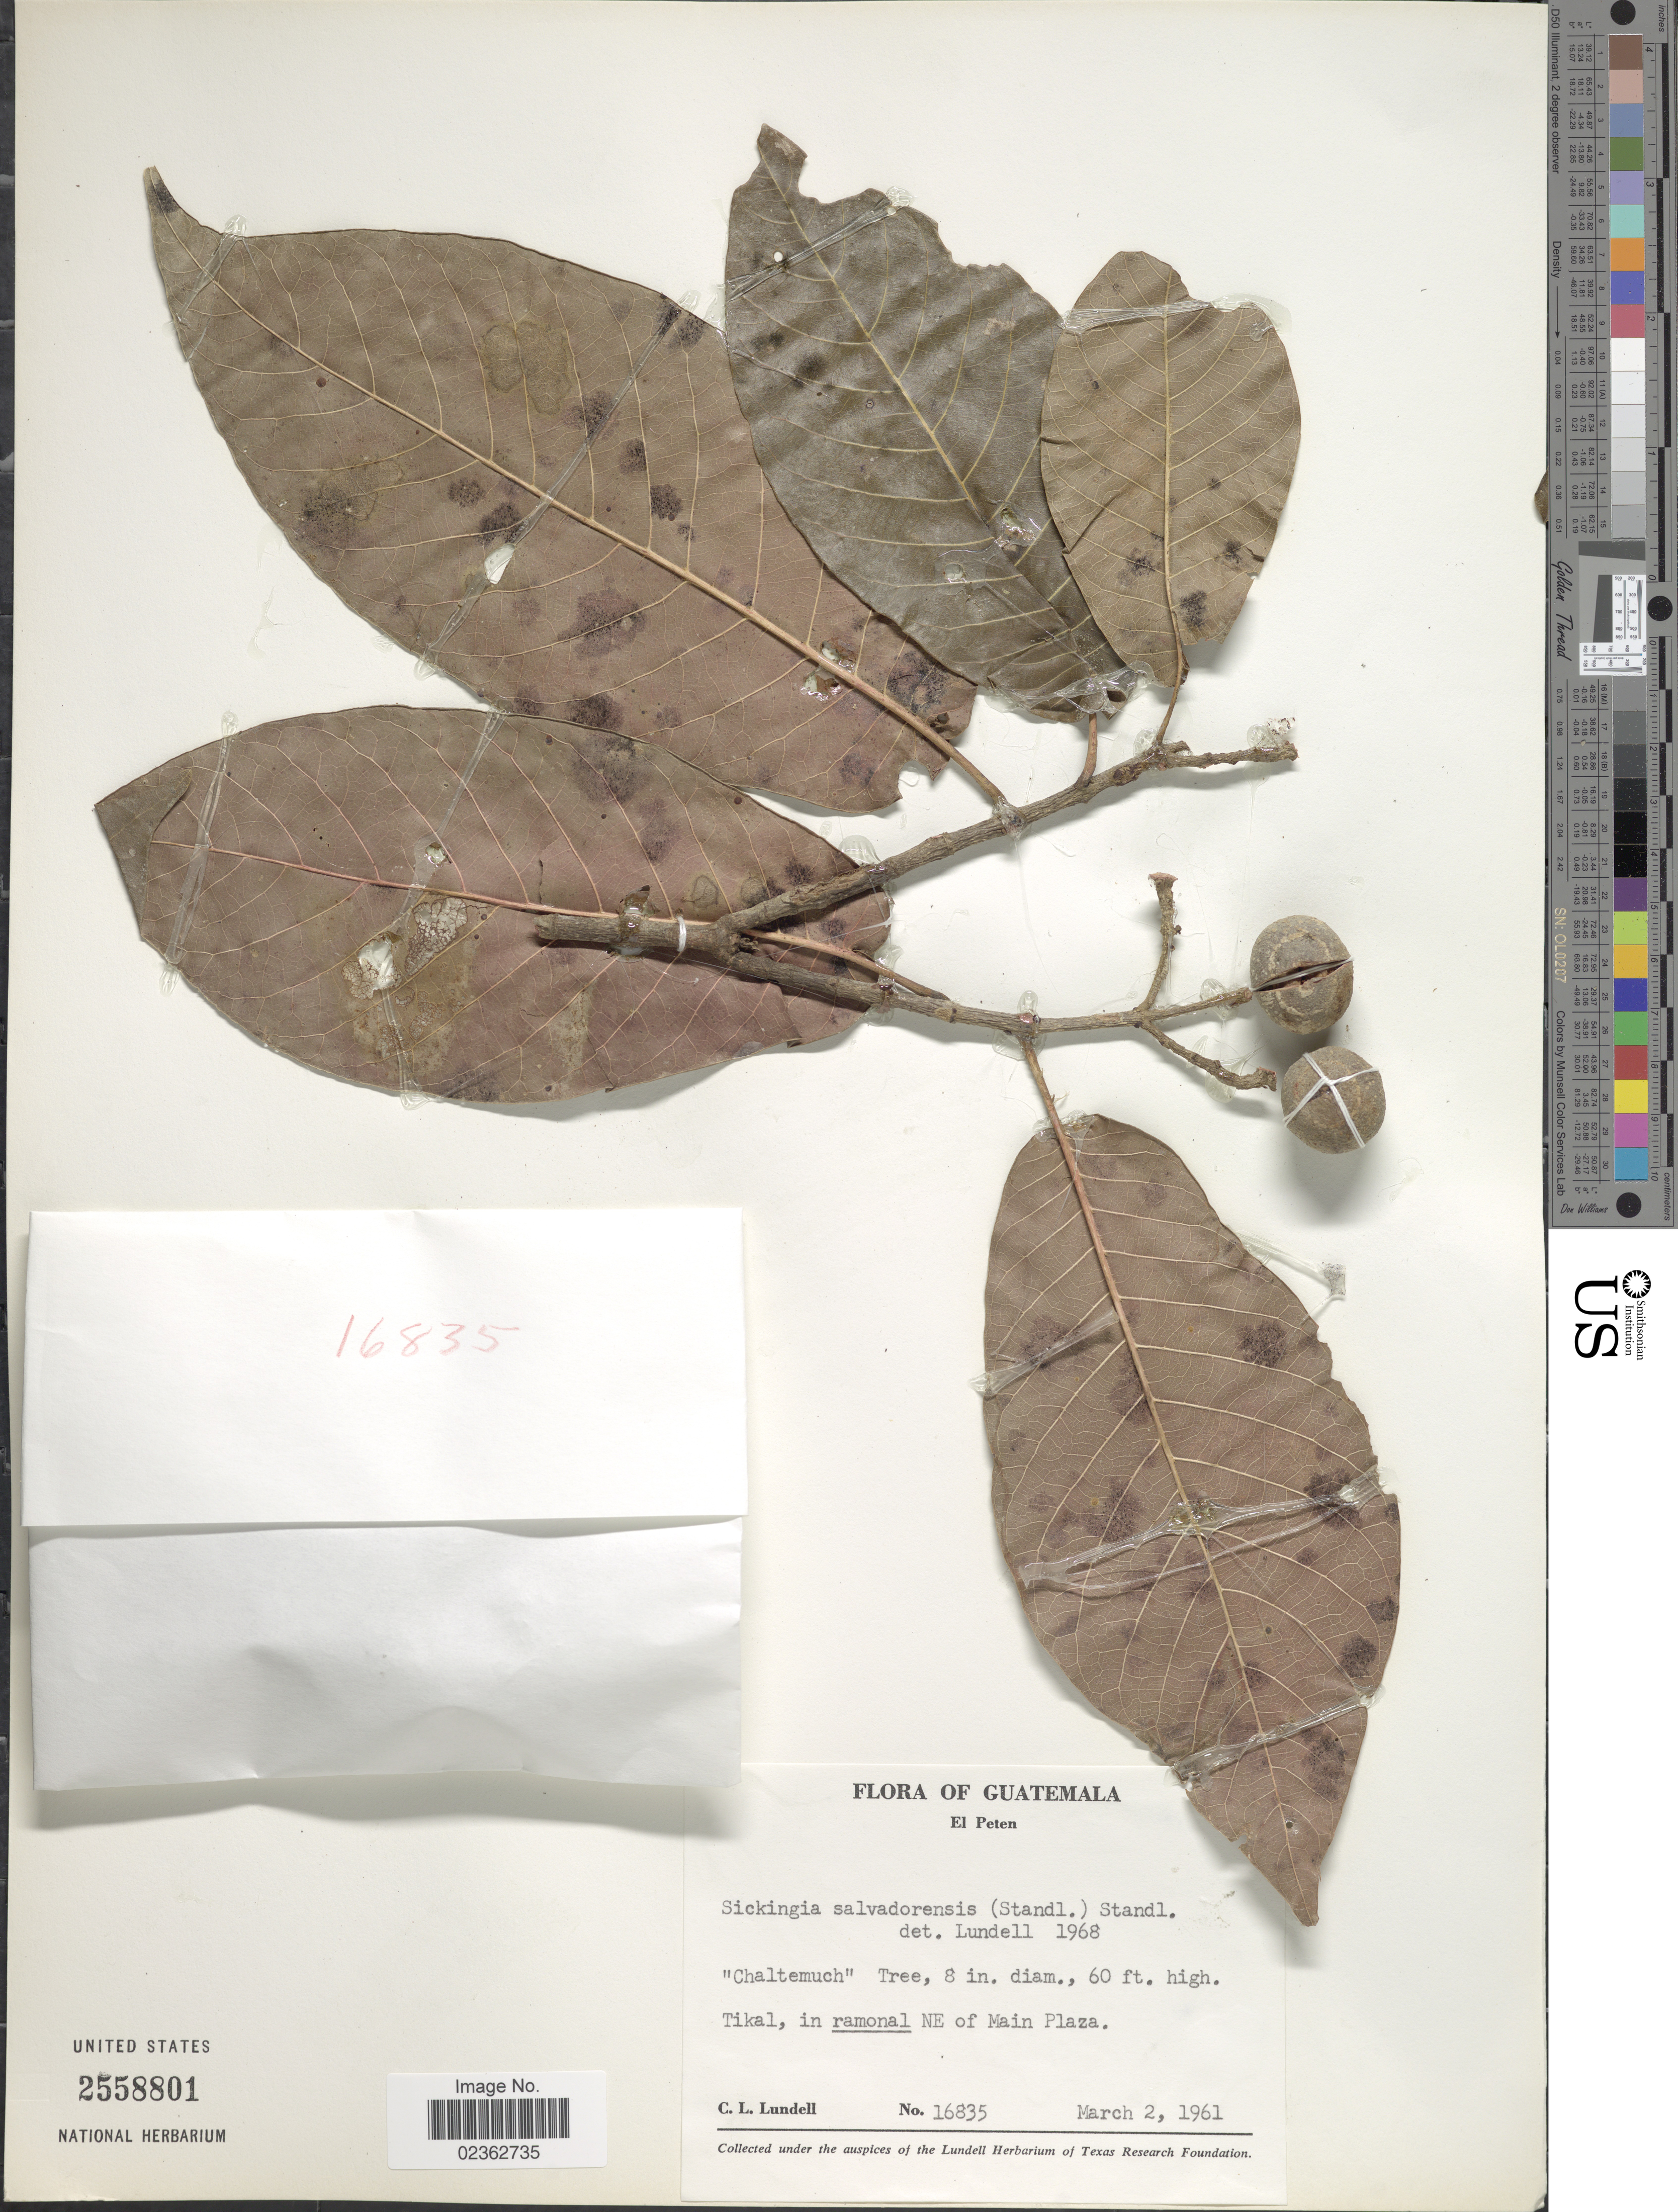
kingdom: Plantae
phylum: Tracheophyta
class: Magnoliopsida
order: Gentianales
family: Rubiaceae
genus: Simira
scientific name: Simira salvadorensis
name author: Standl.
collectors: C. L. Lundell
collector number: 16835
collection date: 1961-03-02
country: Guatemala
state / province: El Petén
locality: Tikal, in ramonal NE of Main Plaza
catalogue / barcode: US 2558801